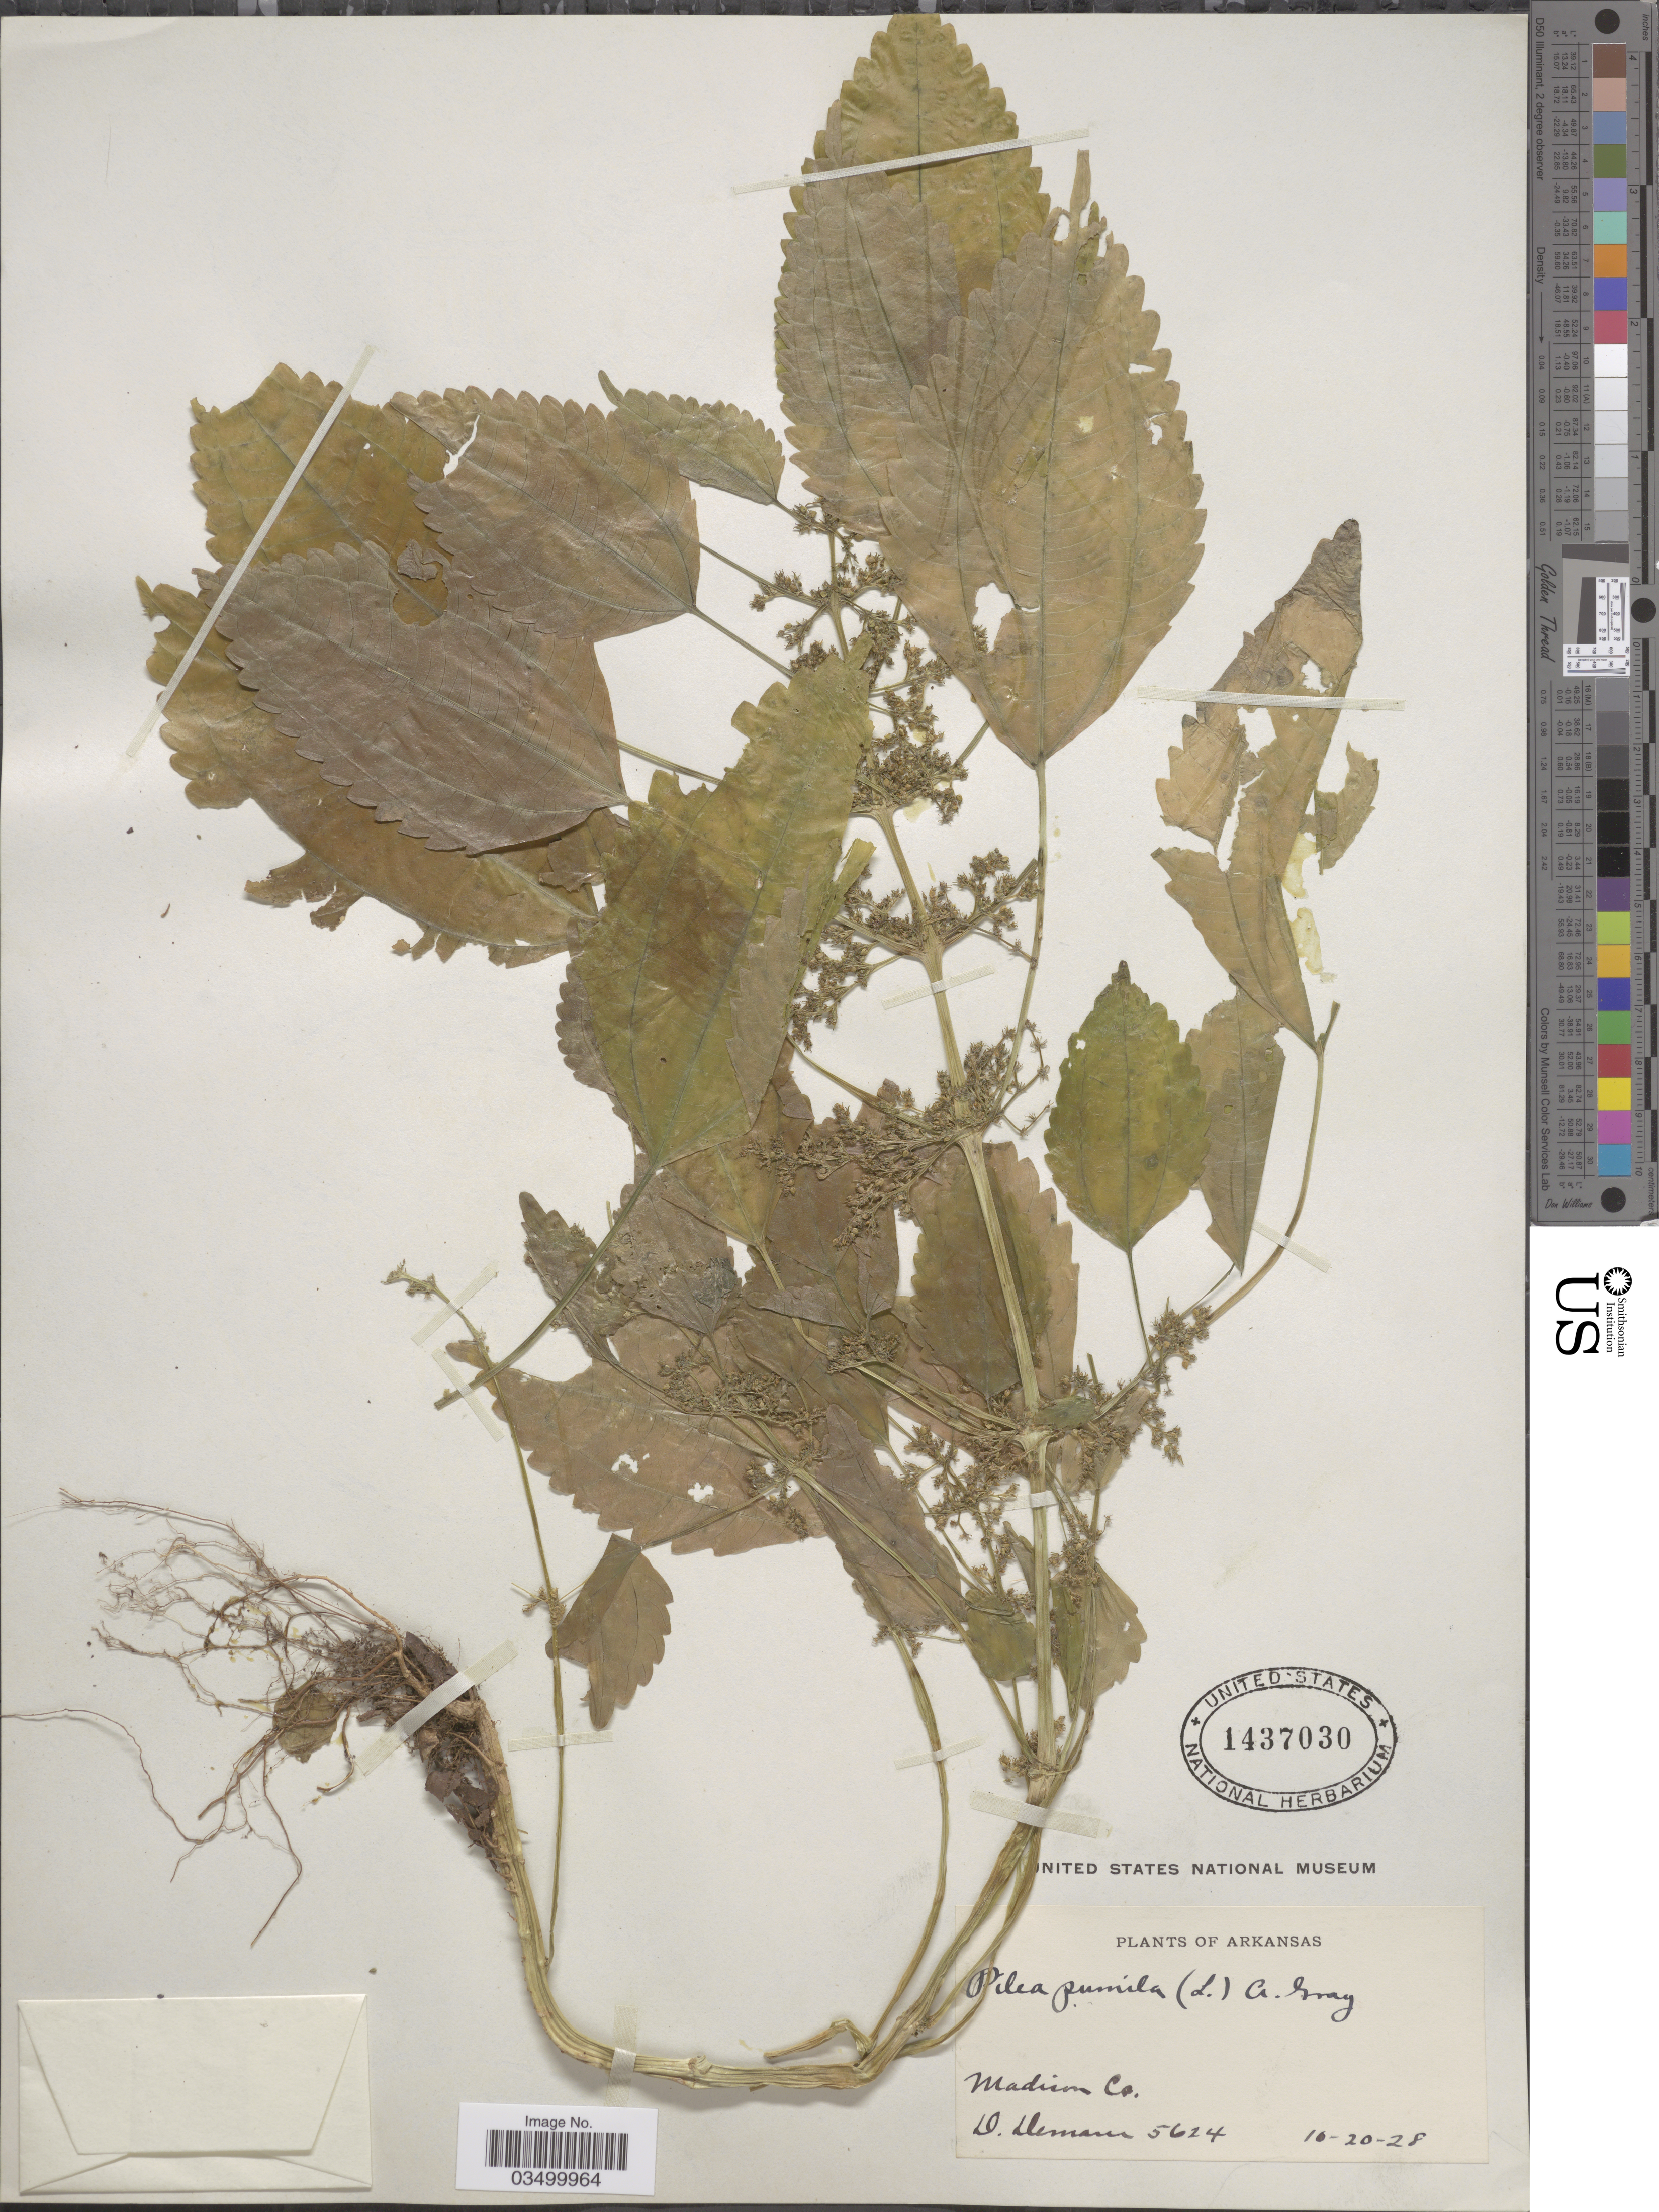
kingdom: Plantae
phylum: Tracheophyta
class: Magnoliopsida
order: Rosales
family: Urticaceae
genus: Pilea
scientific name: Pilea pumila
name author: (L.) A. Gray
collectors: D. Demaree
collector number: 5624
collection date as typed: Transcribed d/m/y: 20/10/28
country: United States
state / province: Arkansas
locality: Madison Co.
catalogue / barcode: US 1437030